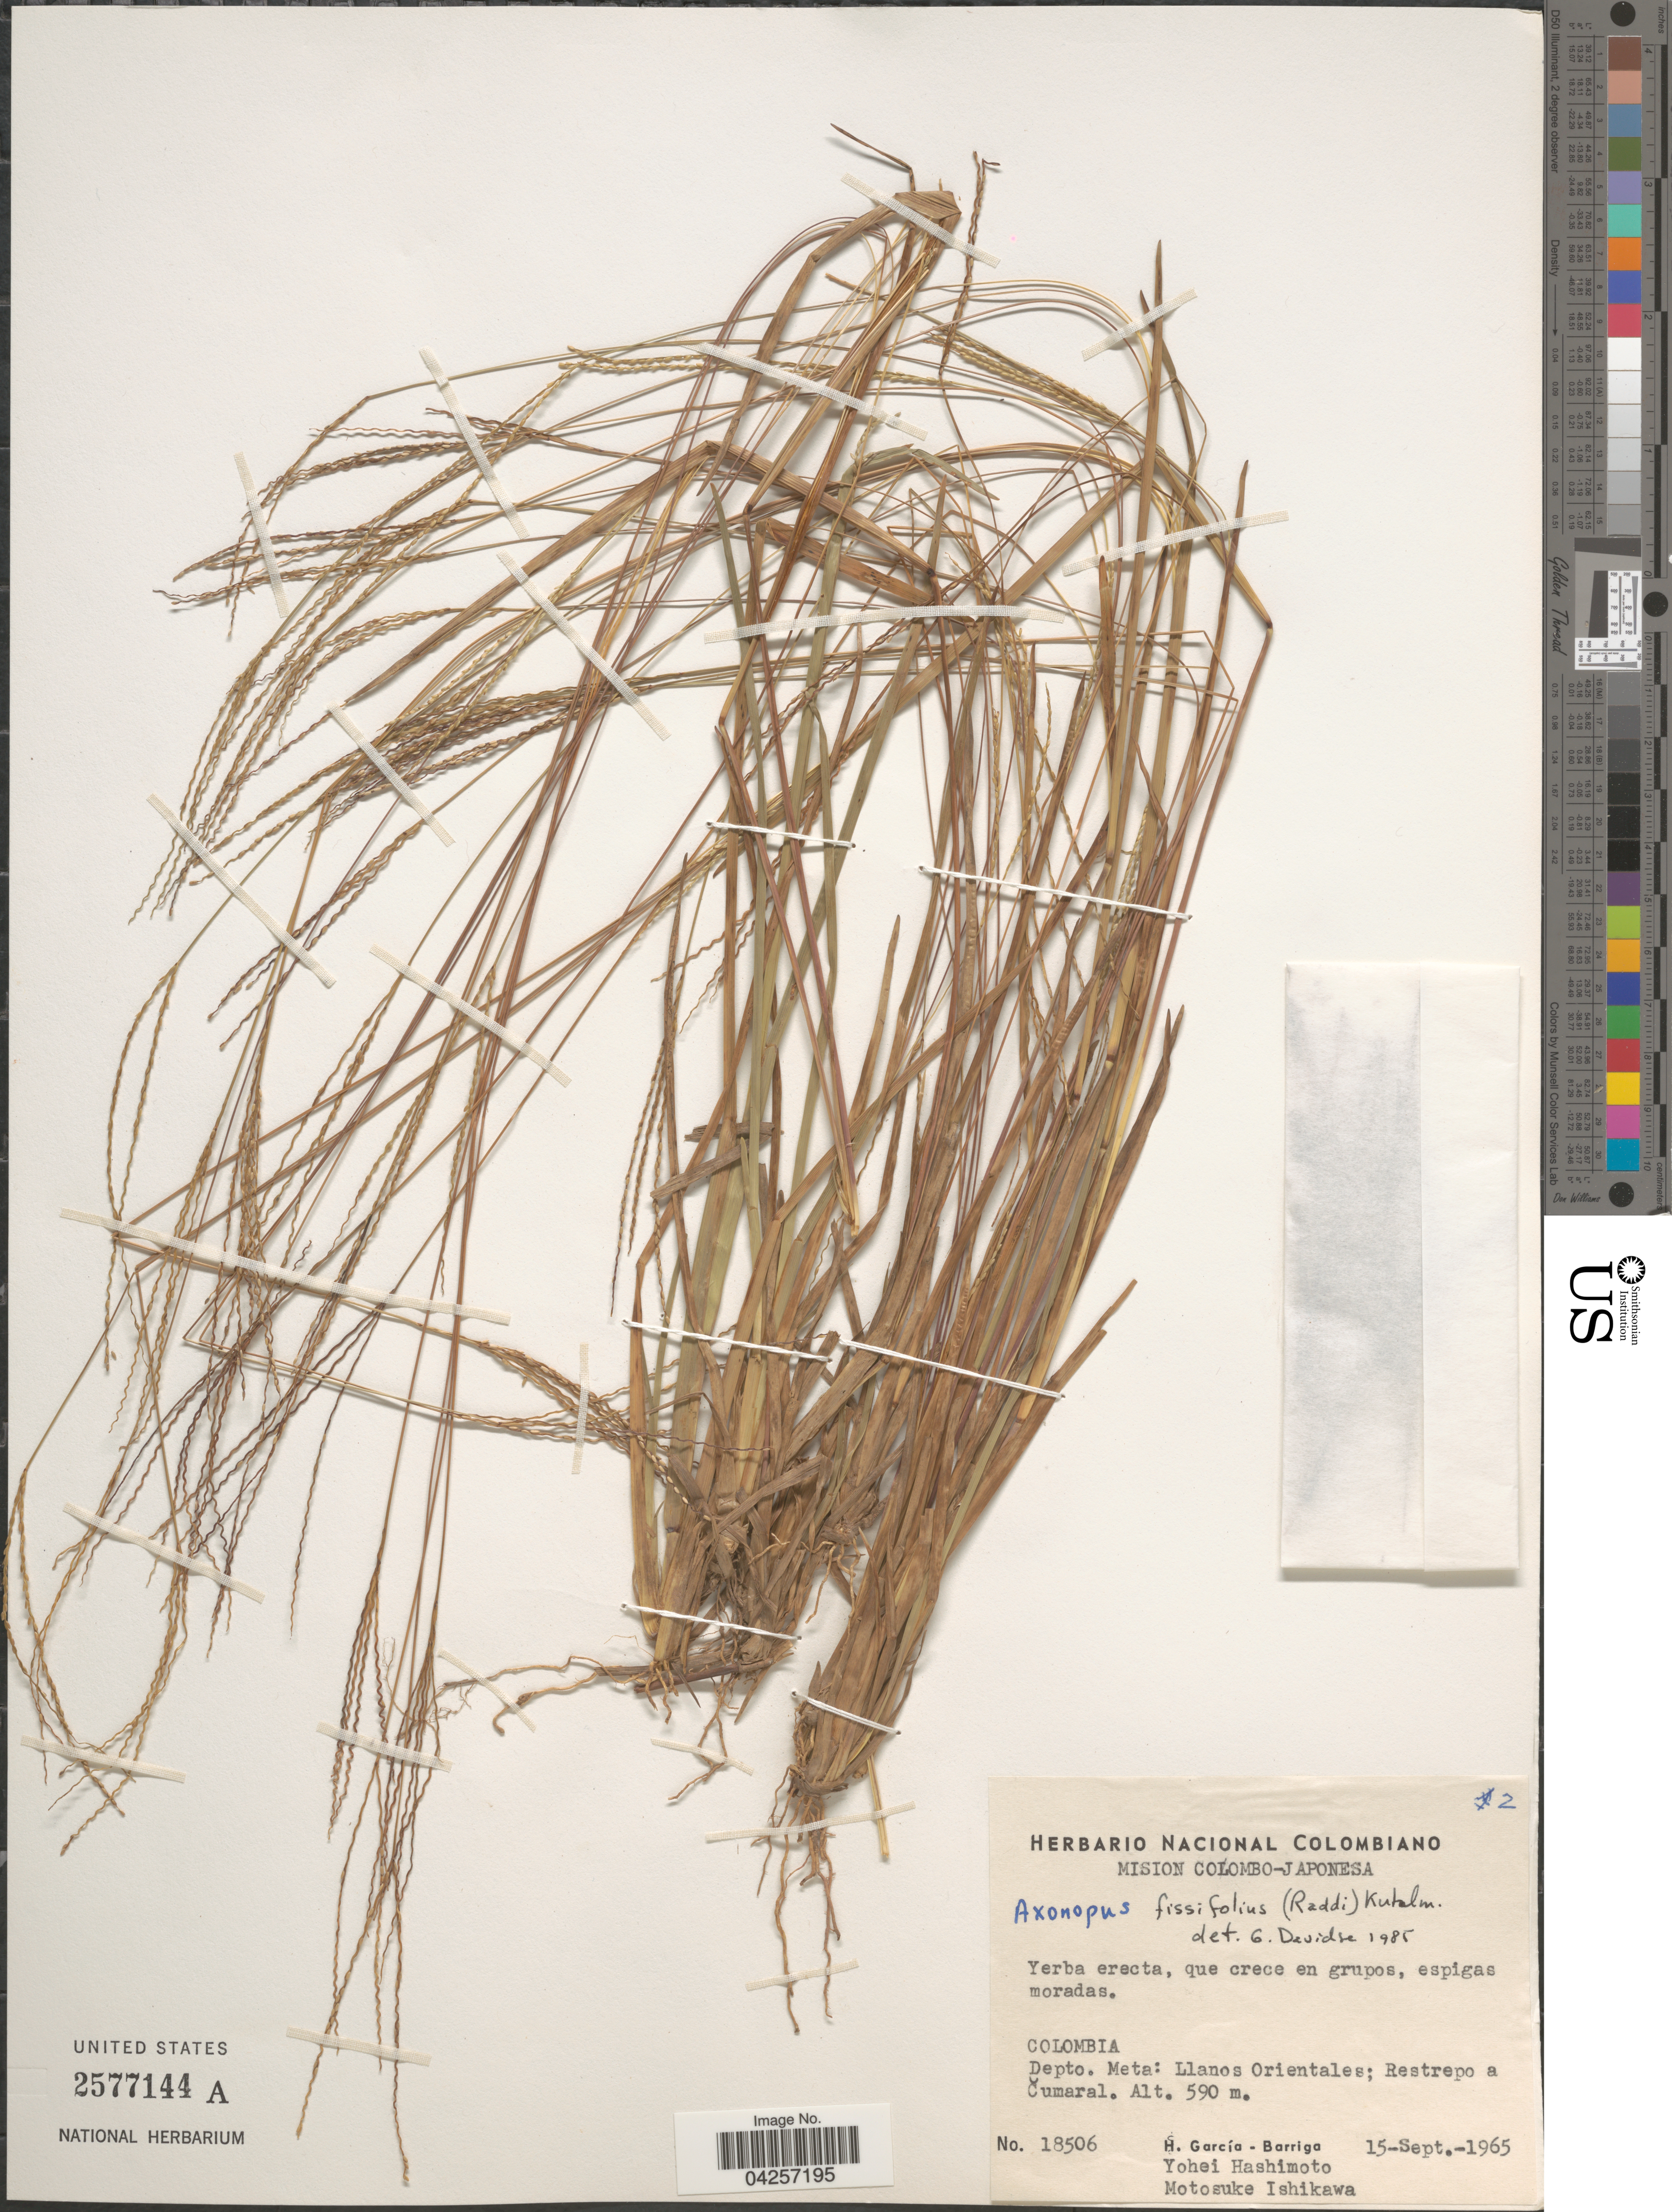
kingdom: Plantae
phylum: Tracheophyta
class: Liliopsida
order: Poales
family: Poaceae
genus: Axonopus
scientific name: Axonopus fissifolius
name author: (Raddi) Kuhlm.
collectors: H. García Barriga, Y. Hashimoto & M. Ishikawa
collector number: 18506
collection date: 1965-09-15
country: Colombia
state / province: Meta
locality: Depto. Meta: Llanos Orientales; Restrepo a Cumaral.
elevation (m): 590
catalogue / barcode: US 2577144A